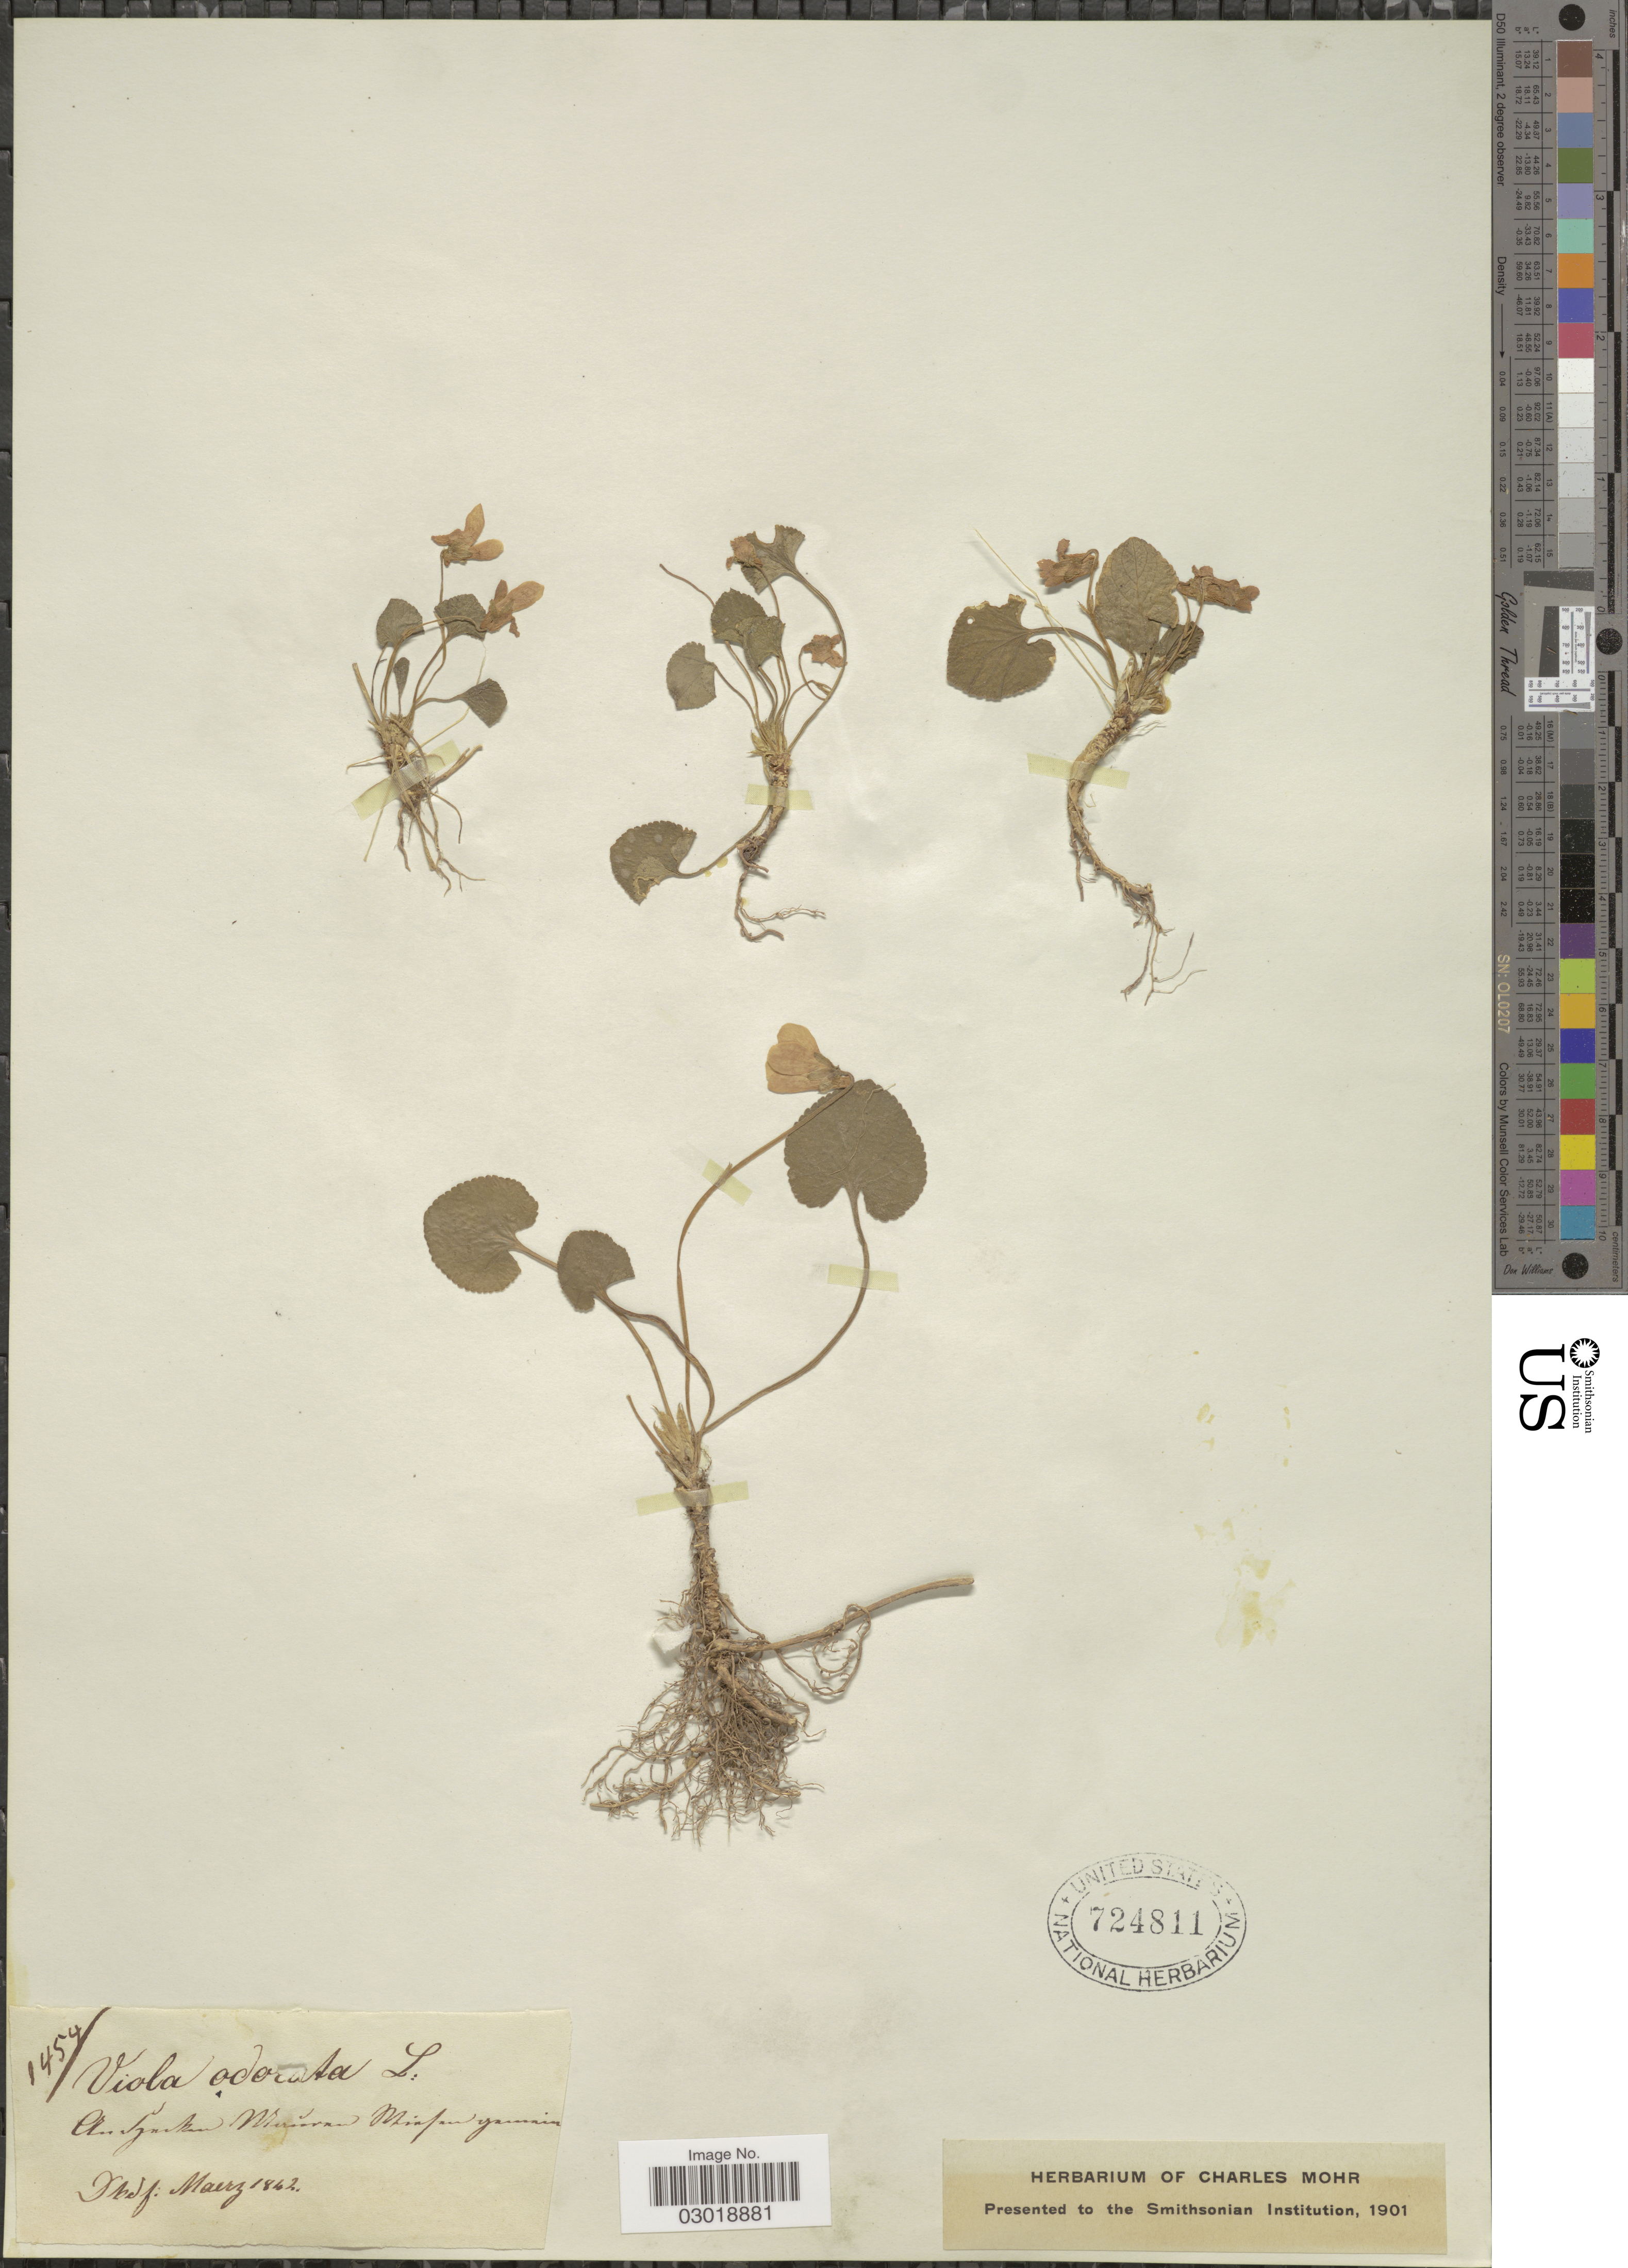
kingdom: Plantae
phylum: Tracheophyta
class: Magnoliopsida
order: Malpighiales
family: Violaceae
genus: Viola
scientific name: Viola odorata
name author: L.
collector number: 1454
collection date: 1842-03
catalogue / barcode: US 724811